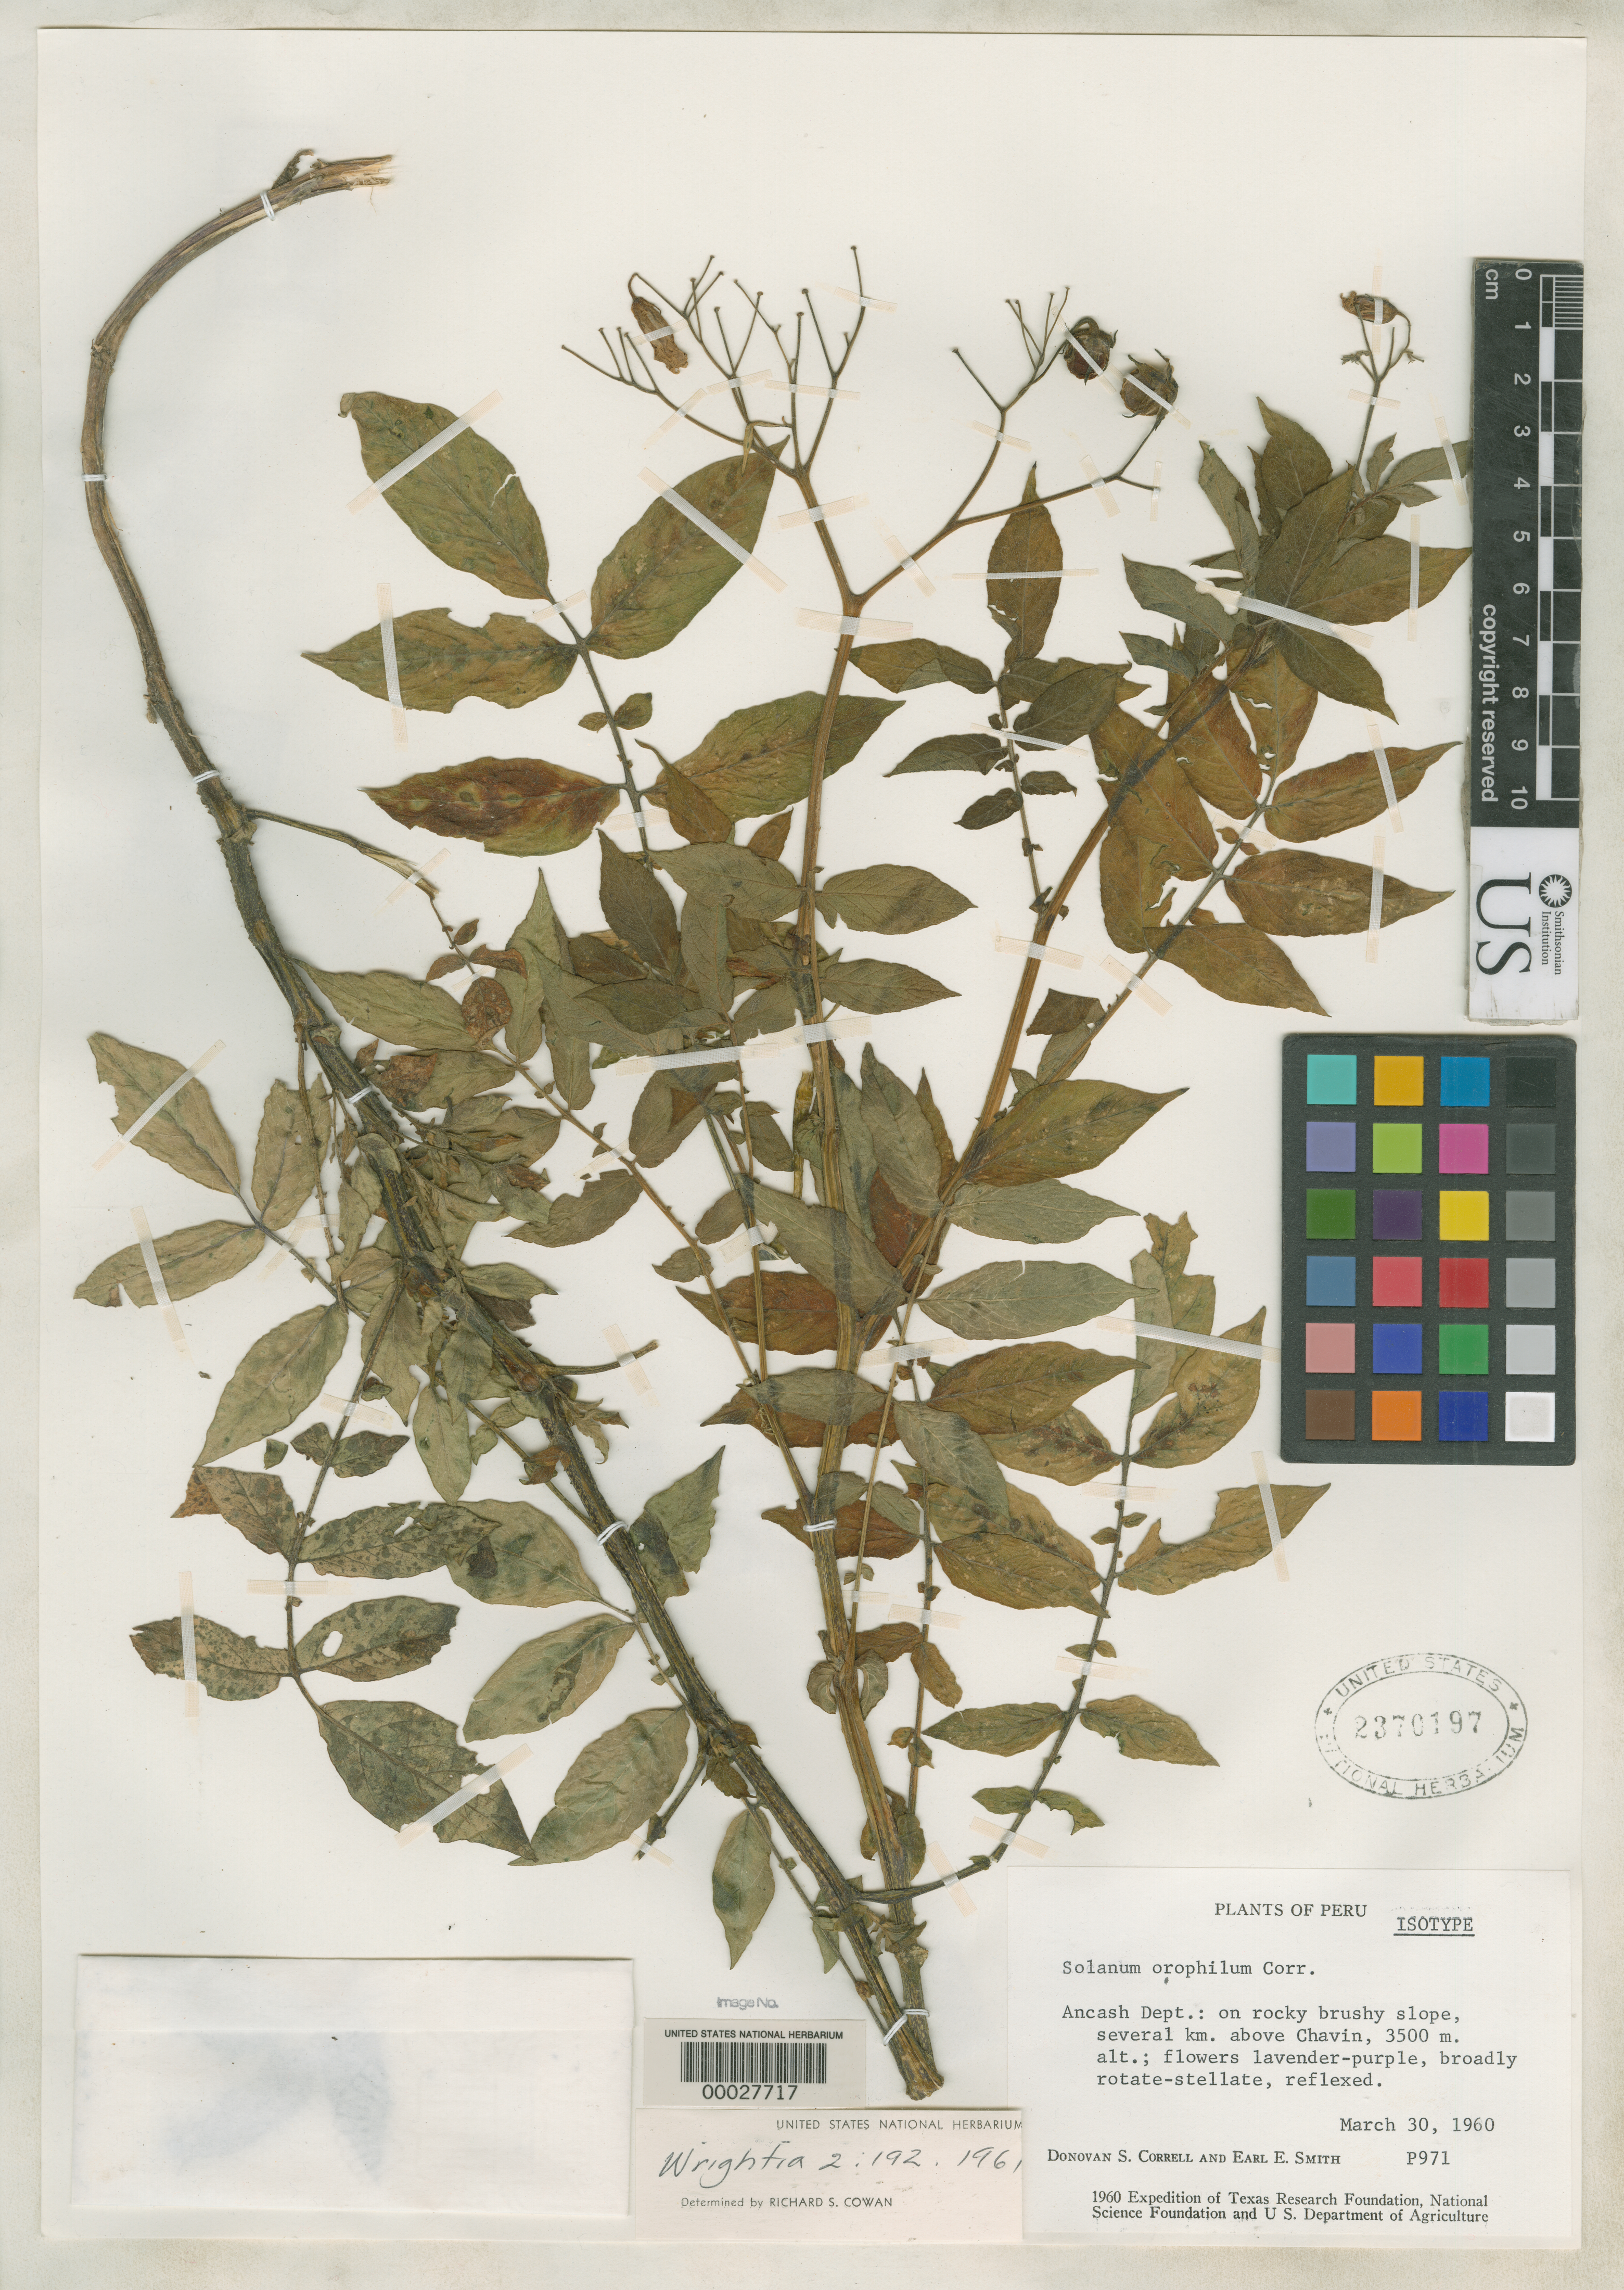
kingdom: Plantae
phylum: Tracheophyta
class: Magnoliopsida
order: Solanales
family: Solanaceae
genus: Solanum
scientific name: Solanum orophilum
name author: Correll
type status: Isotype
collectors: D. S. Correll & L. Smith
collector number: P 971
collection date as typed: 30 Mar 1960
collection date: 1960-03-30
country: Peru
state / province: Ancash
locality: above Chavín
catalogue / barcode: US 2370197